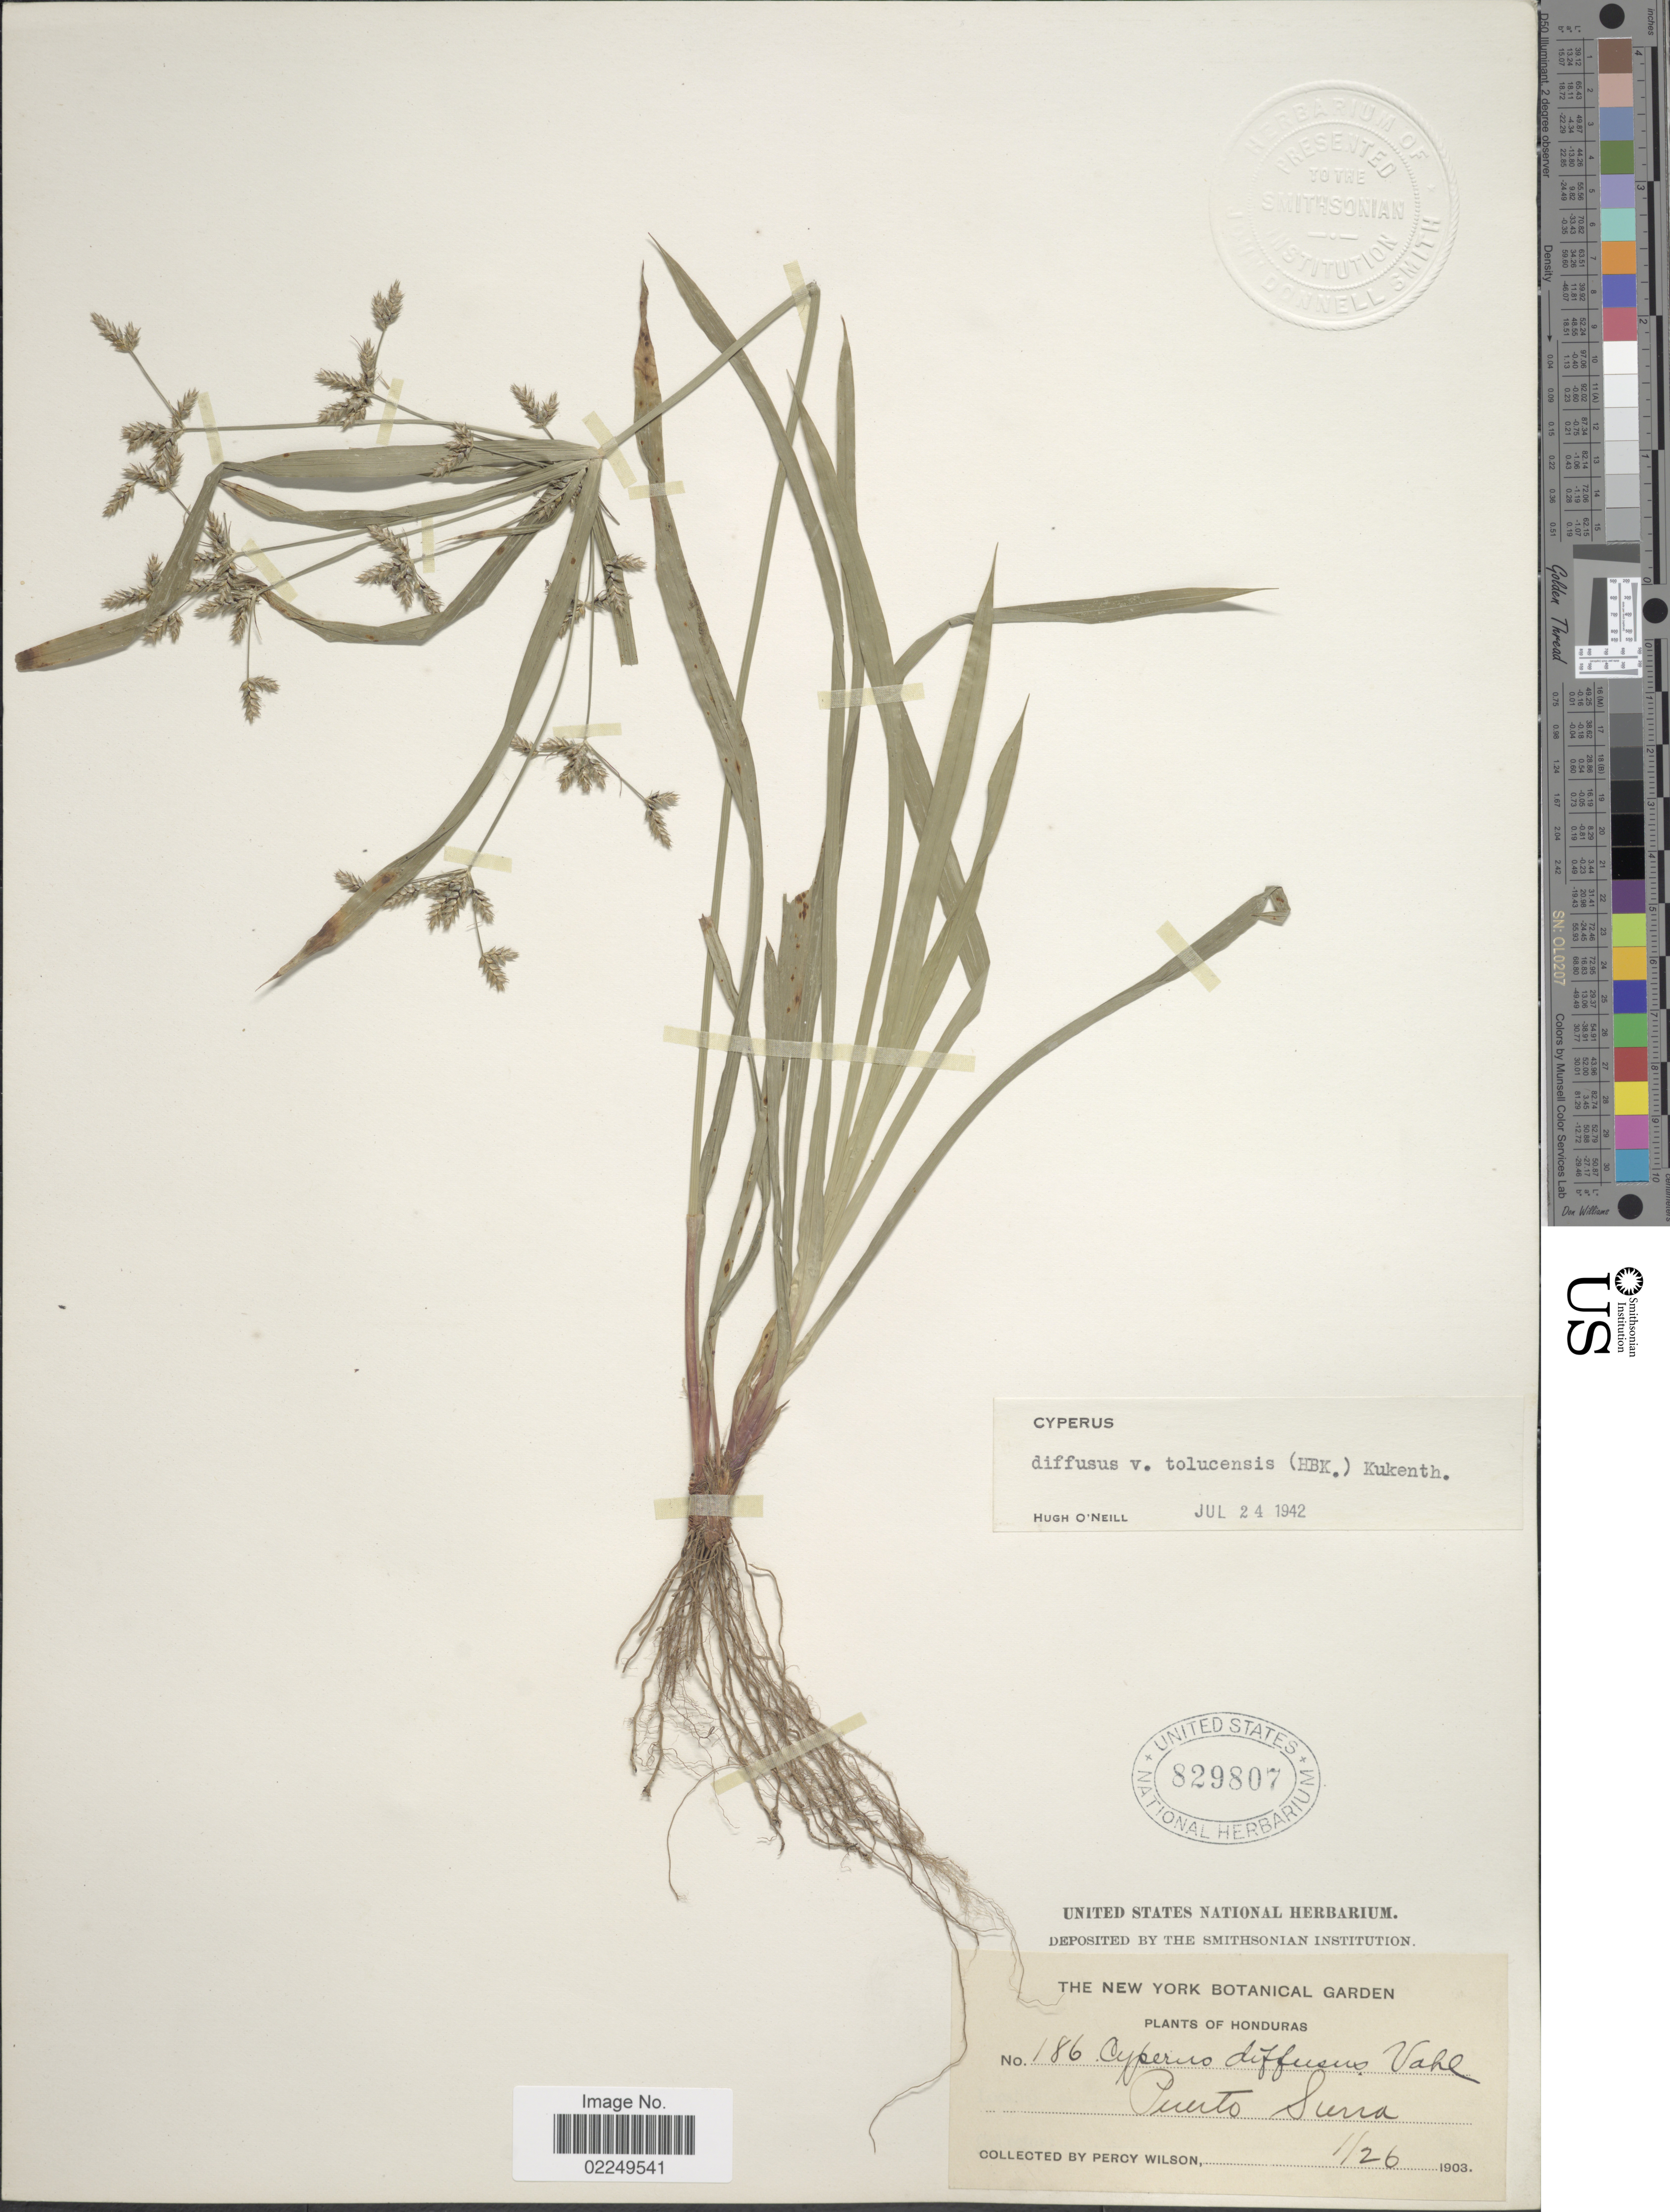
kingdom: Plantae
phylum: Tracheophyta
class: Liliopsida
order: Poales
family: Cyperaceae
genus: Cyperus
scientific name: Cyperus laxus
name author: Lam.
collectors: P. Wilson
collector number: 186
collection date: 1903-01-26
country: Honduras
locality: Puerto Sierra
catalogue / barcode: US 829807